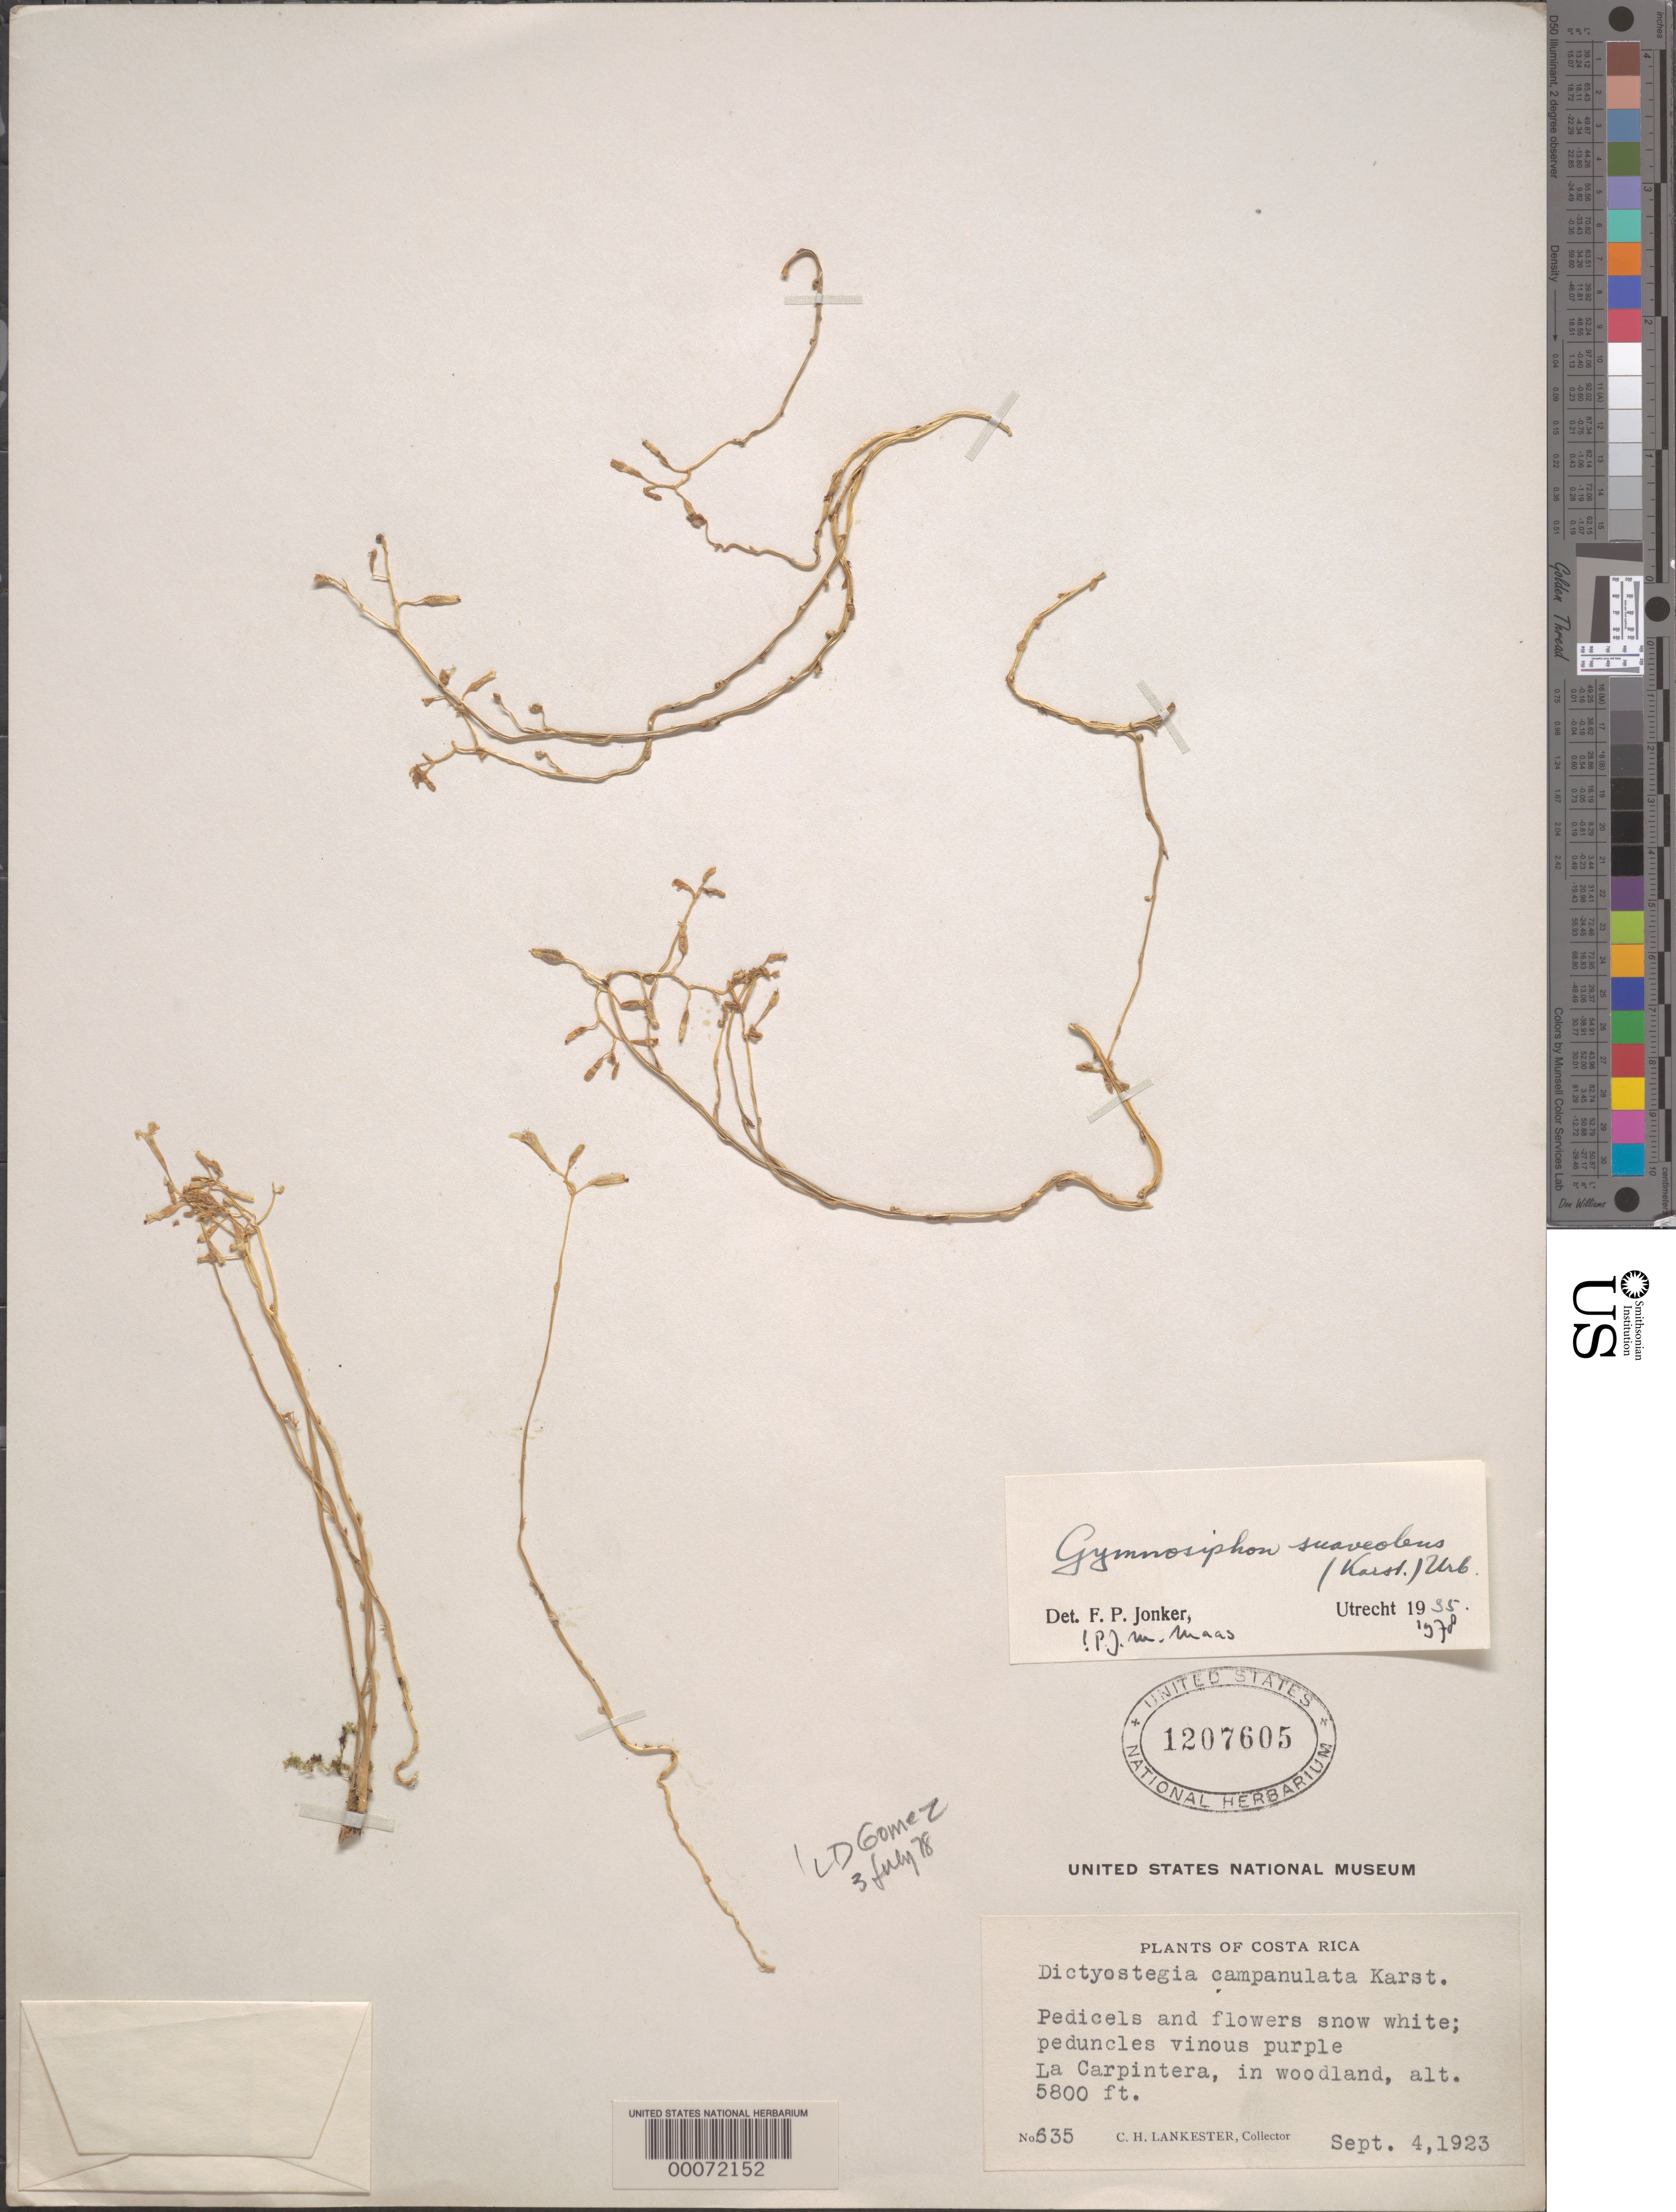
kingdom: Plantae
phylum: Tracheophyta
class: Liliopsida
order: Dioscoreales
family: Burmanniaceae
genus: Gymnosiphon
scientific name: Gymnosiphon suaveolens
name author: (H. Karst.) Urb.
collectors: C. H. Lankester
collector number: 635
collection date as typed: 04 Sep 1923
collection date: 1923-09-04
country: Costa Rica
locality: Carpintera, in woodland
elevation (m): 1768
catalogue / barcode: US 1207605